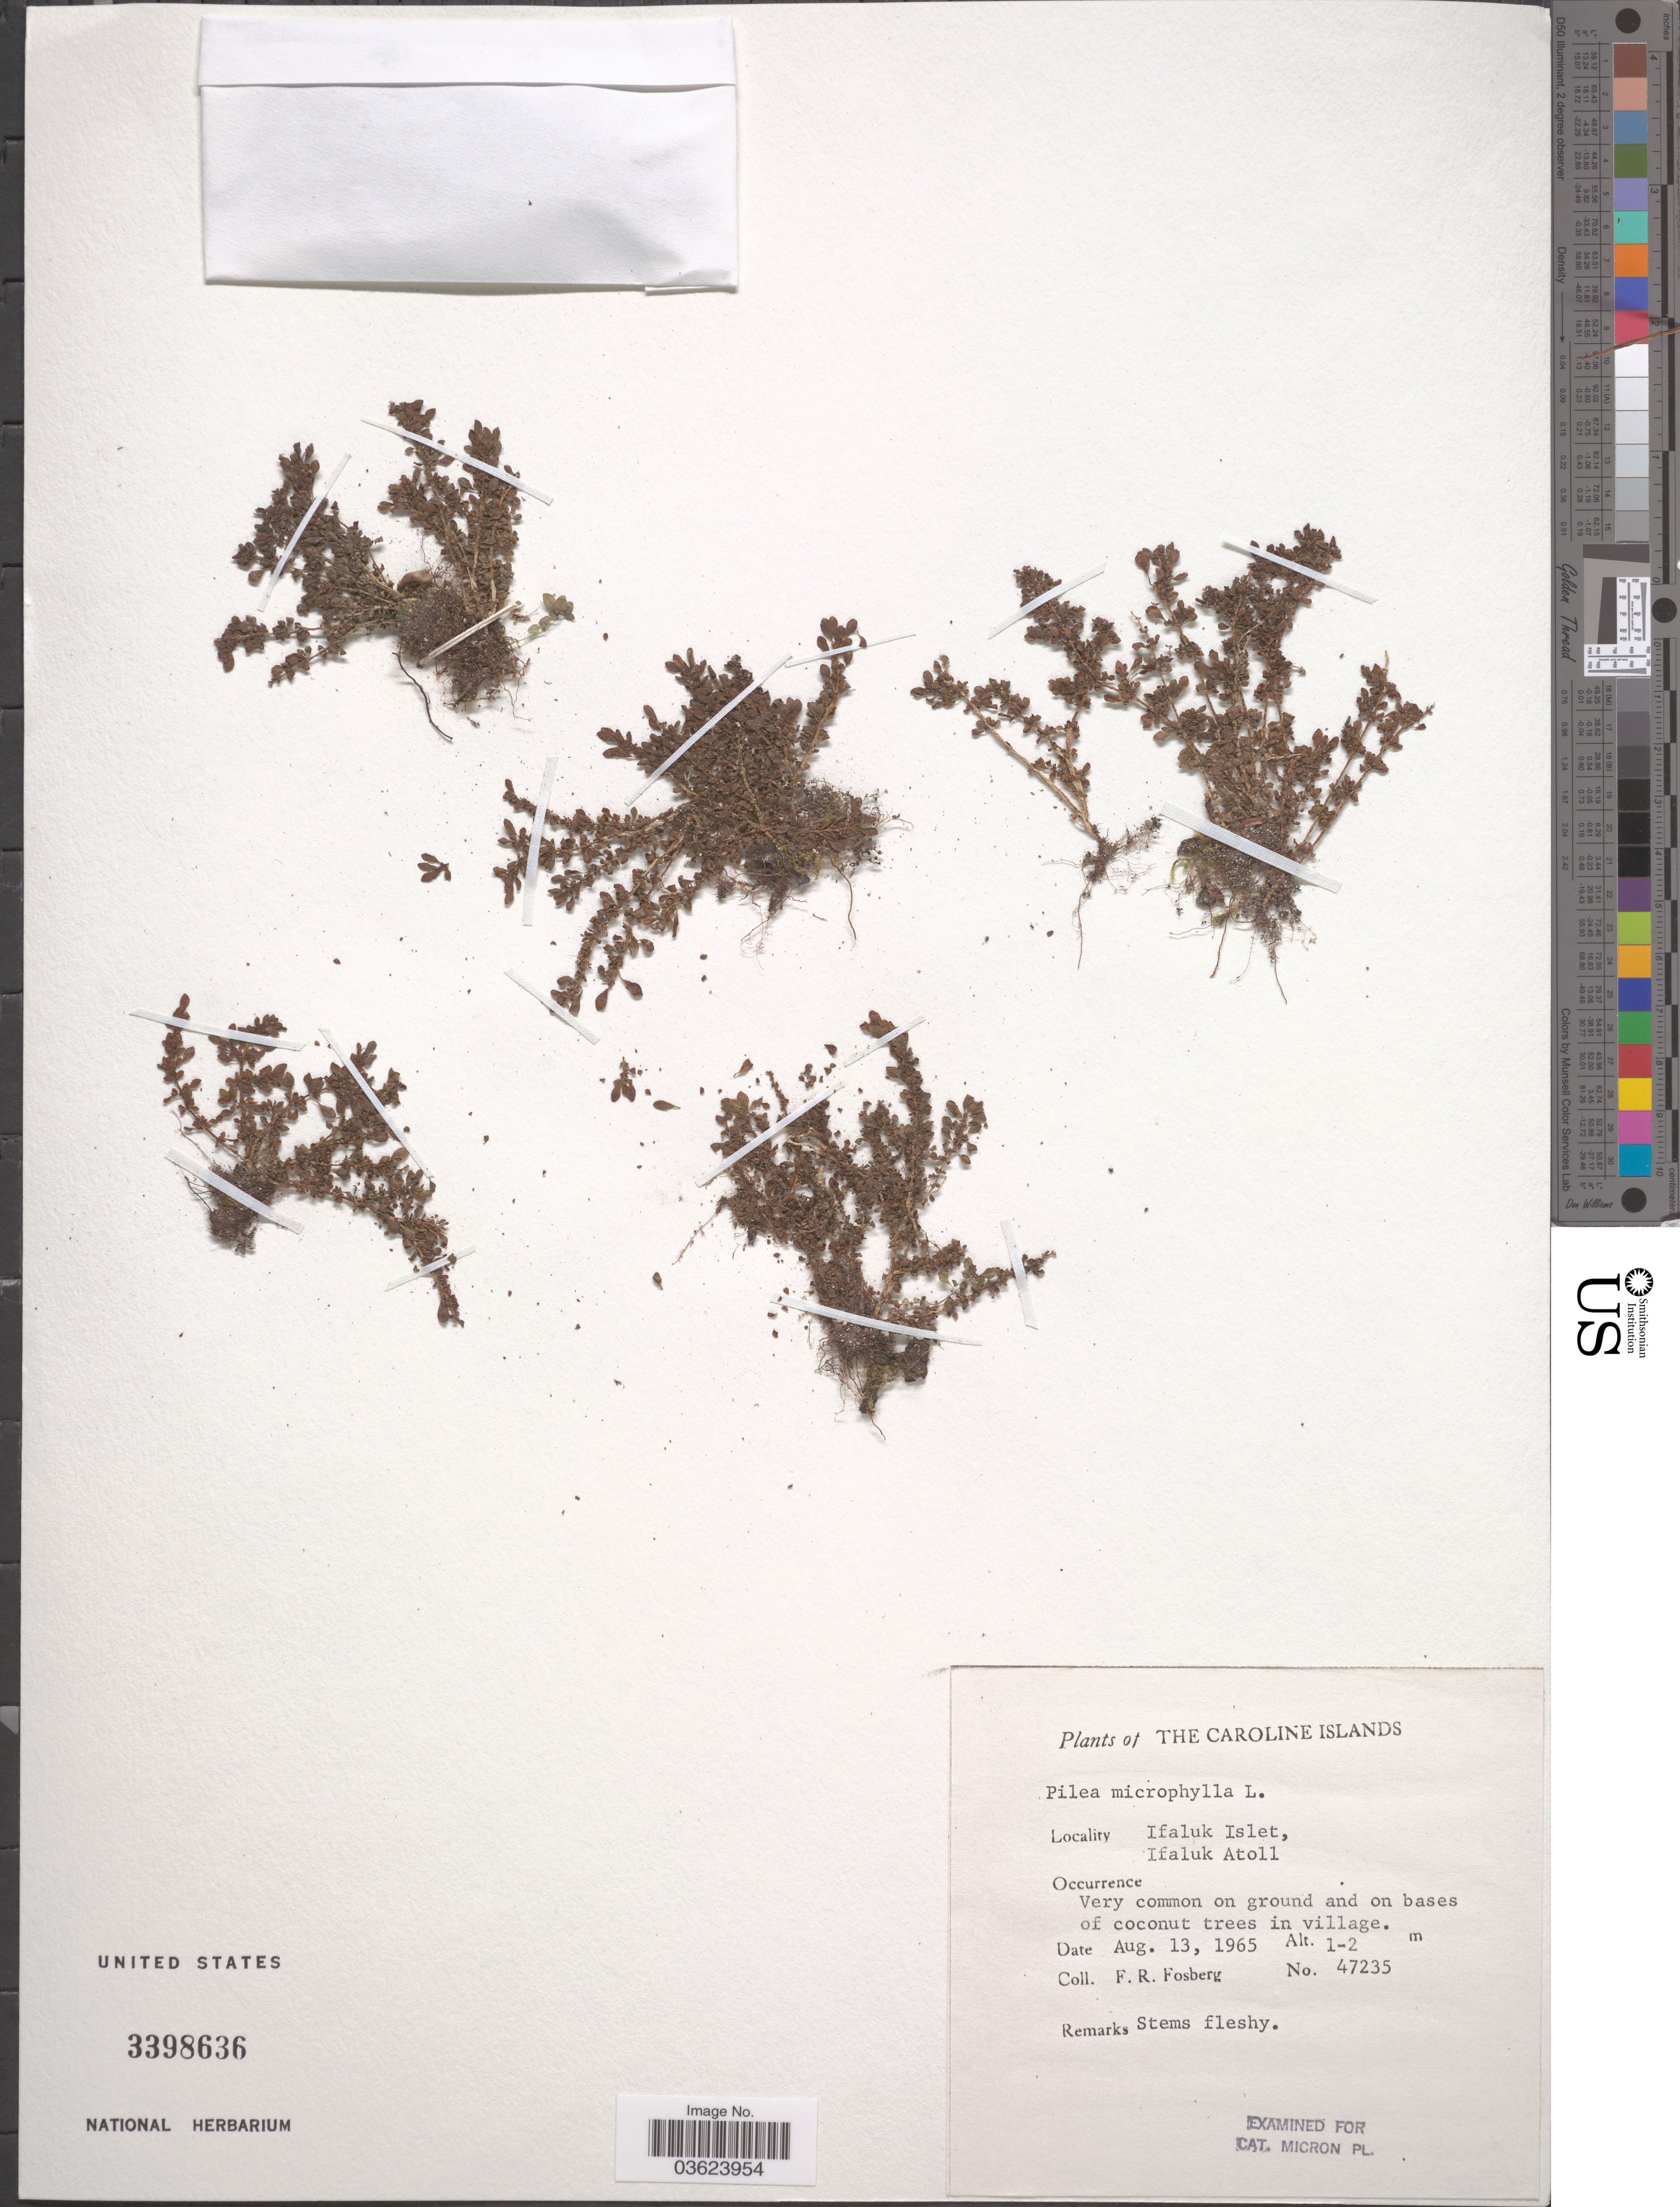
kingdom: Plantae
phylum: Tracheophyta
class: Magnoliopsida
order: Rosales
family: Urticaceae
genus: Pilea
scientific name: Pilea microphylla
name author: (L.) Liebm.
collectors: F. R. Fosberg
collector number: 47235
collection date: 1965-08-13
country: Micronesia, Federated States of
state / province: Yap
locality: The Caroline Islands. Ifaluk Islet, Ifaluk Atoll.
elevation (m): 1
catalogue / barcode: US 3398636